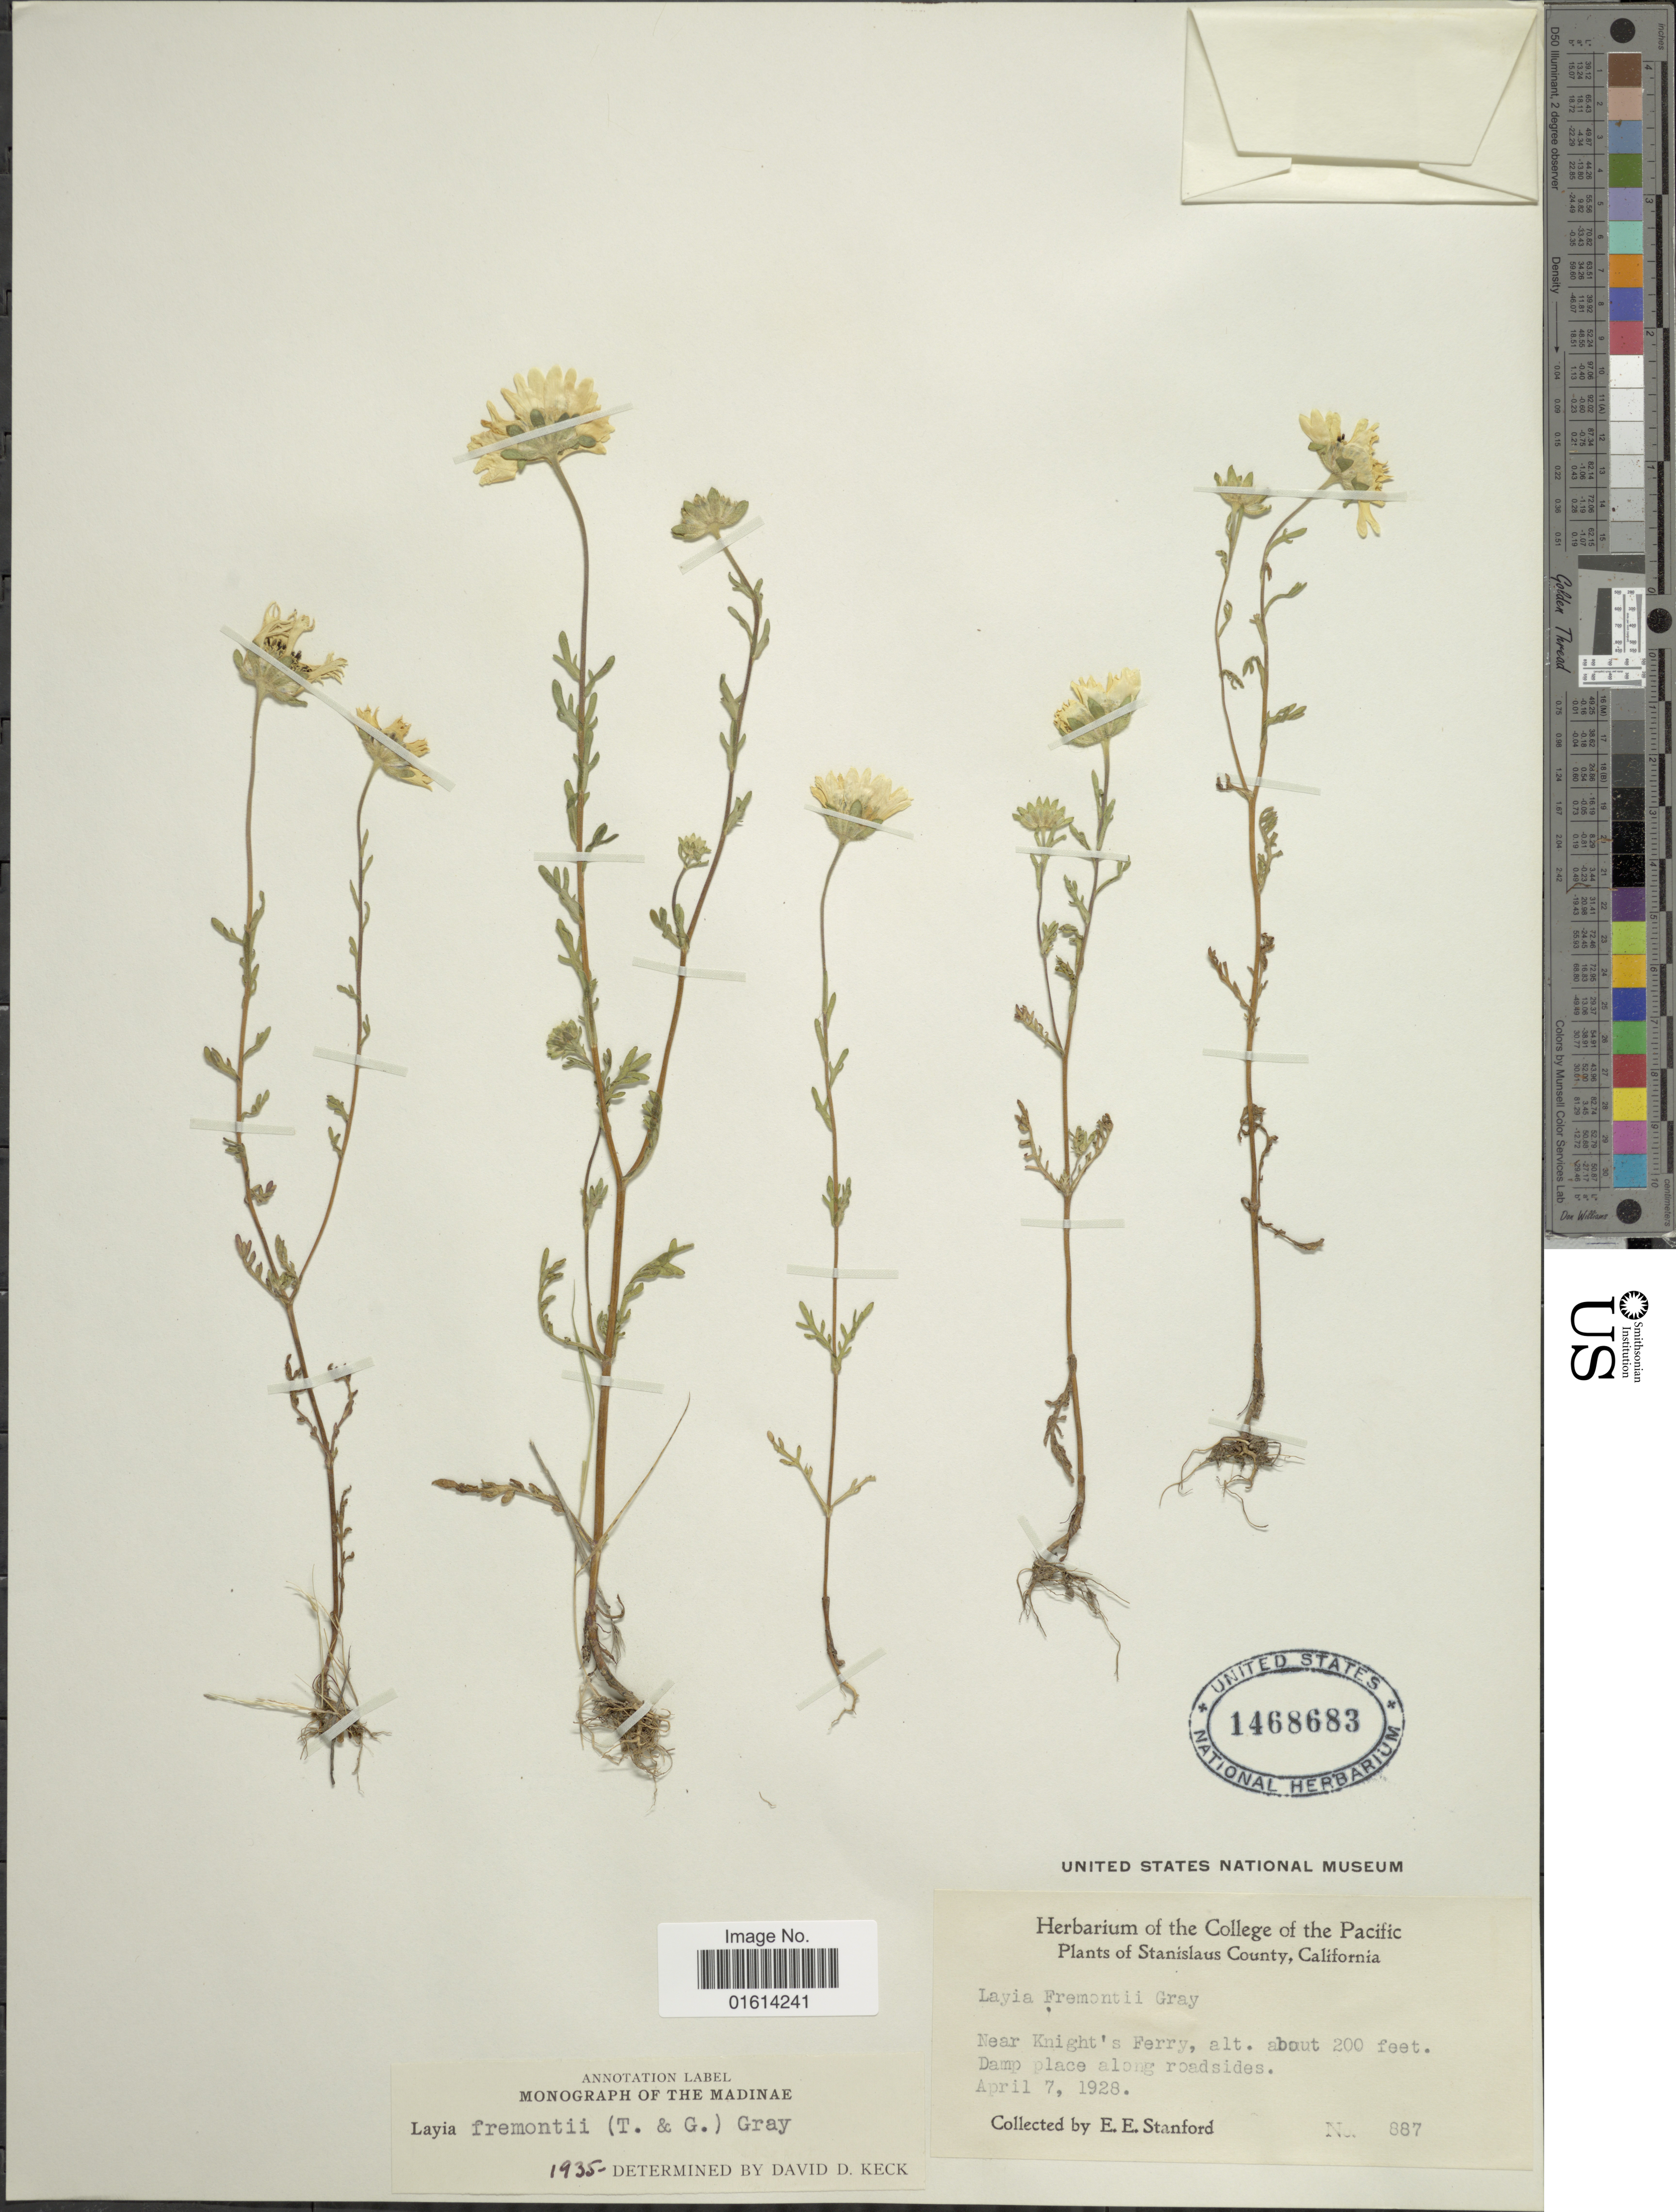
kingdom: Plantae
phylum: Tracheophyta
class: Magnoliopsida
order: Asterales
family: Asteraceae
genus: Layia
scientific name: Layia fremontii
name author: A. Gray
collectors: E. Stanford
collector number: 887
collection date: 1928-04-07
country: United States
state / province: California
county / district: Stanislaus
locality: Stanislaus County, near Knight's Ferry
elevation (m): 61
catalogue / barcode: US 1468683